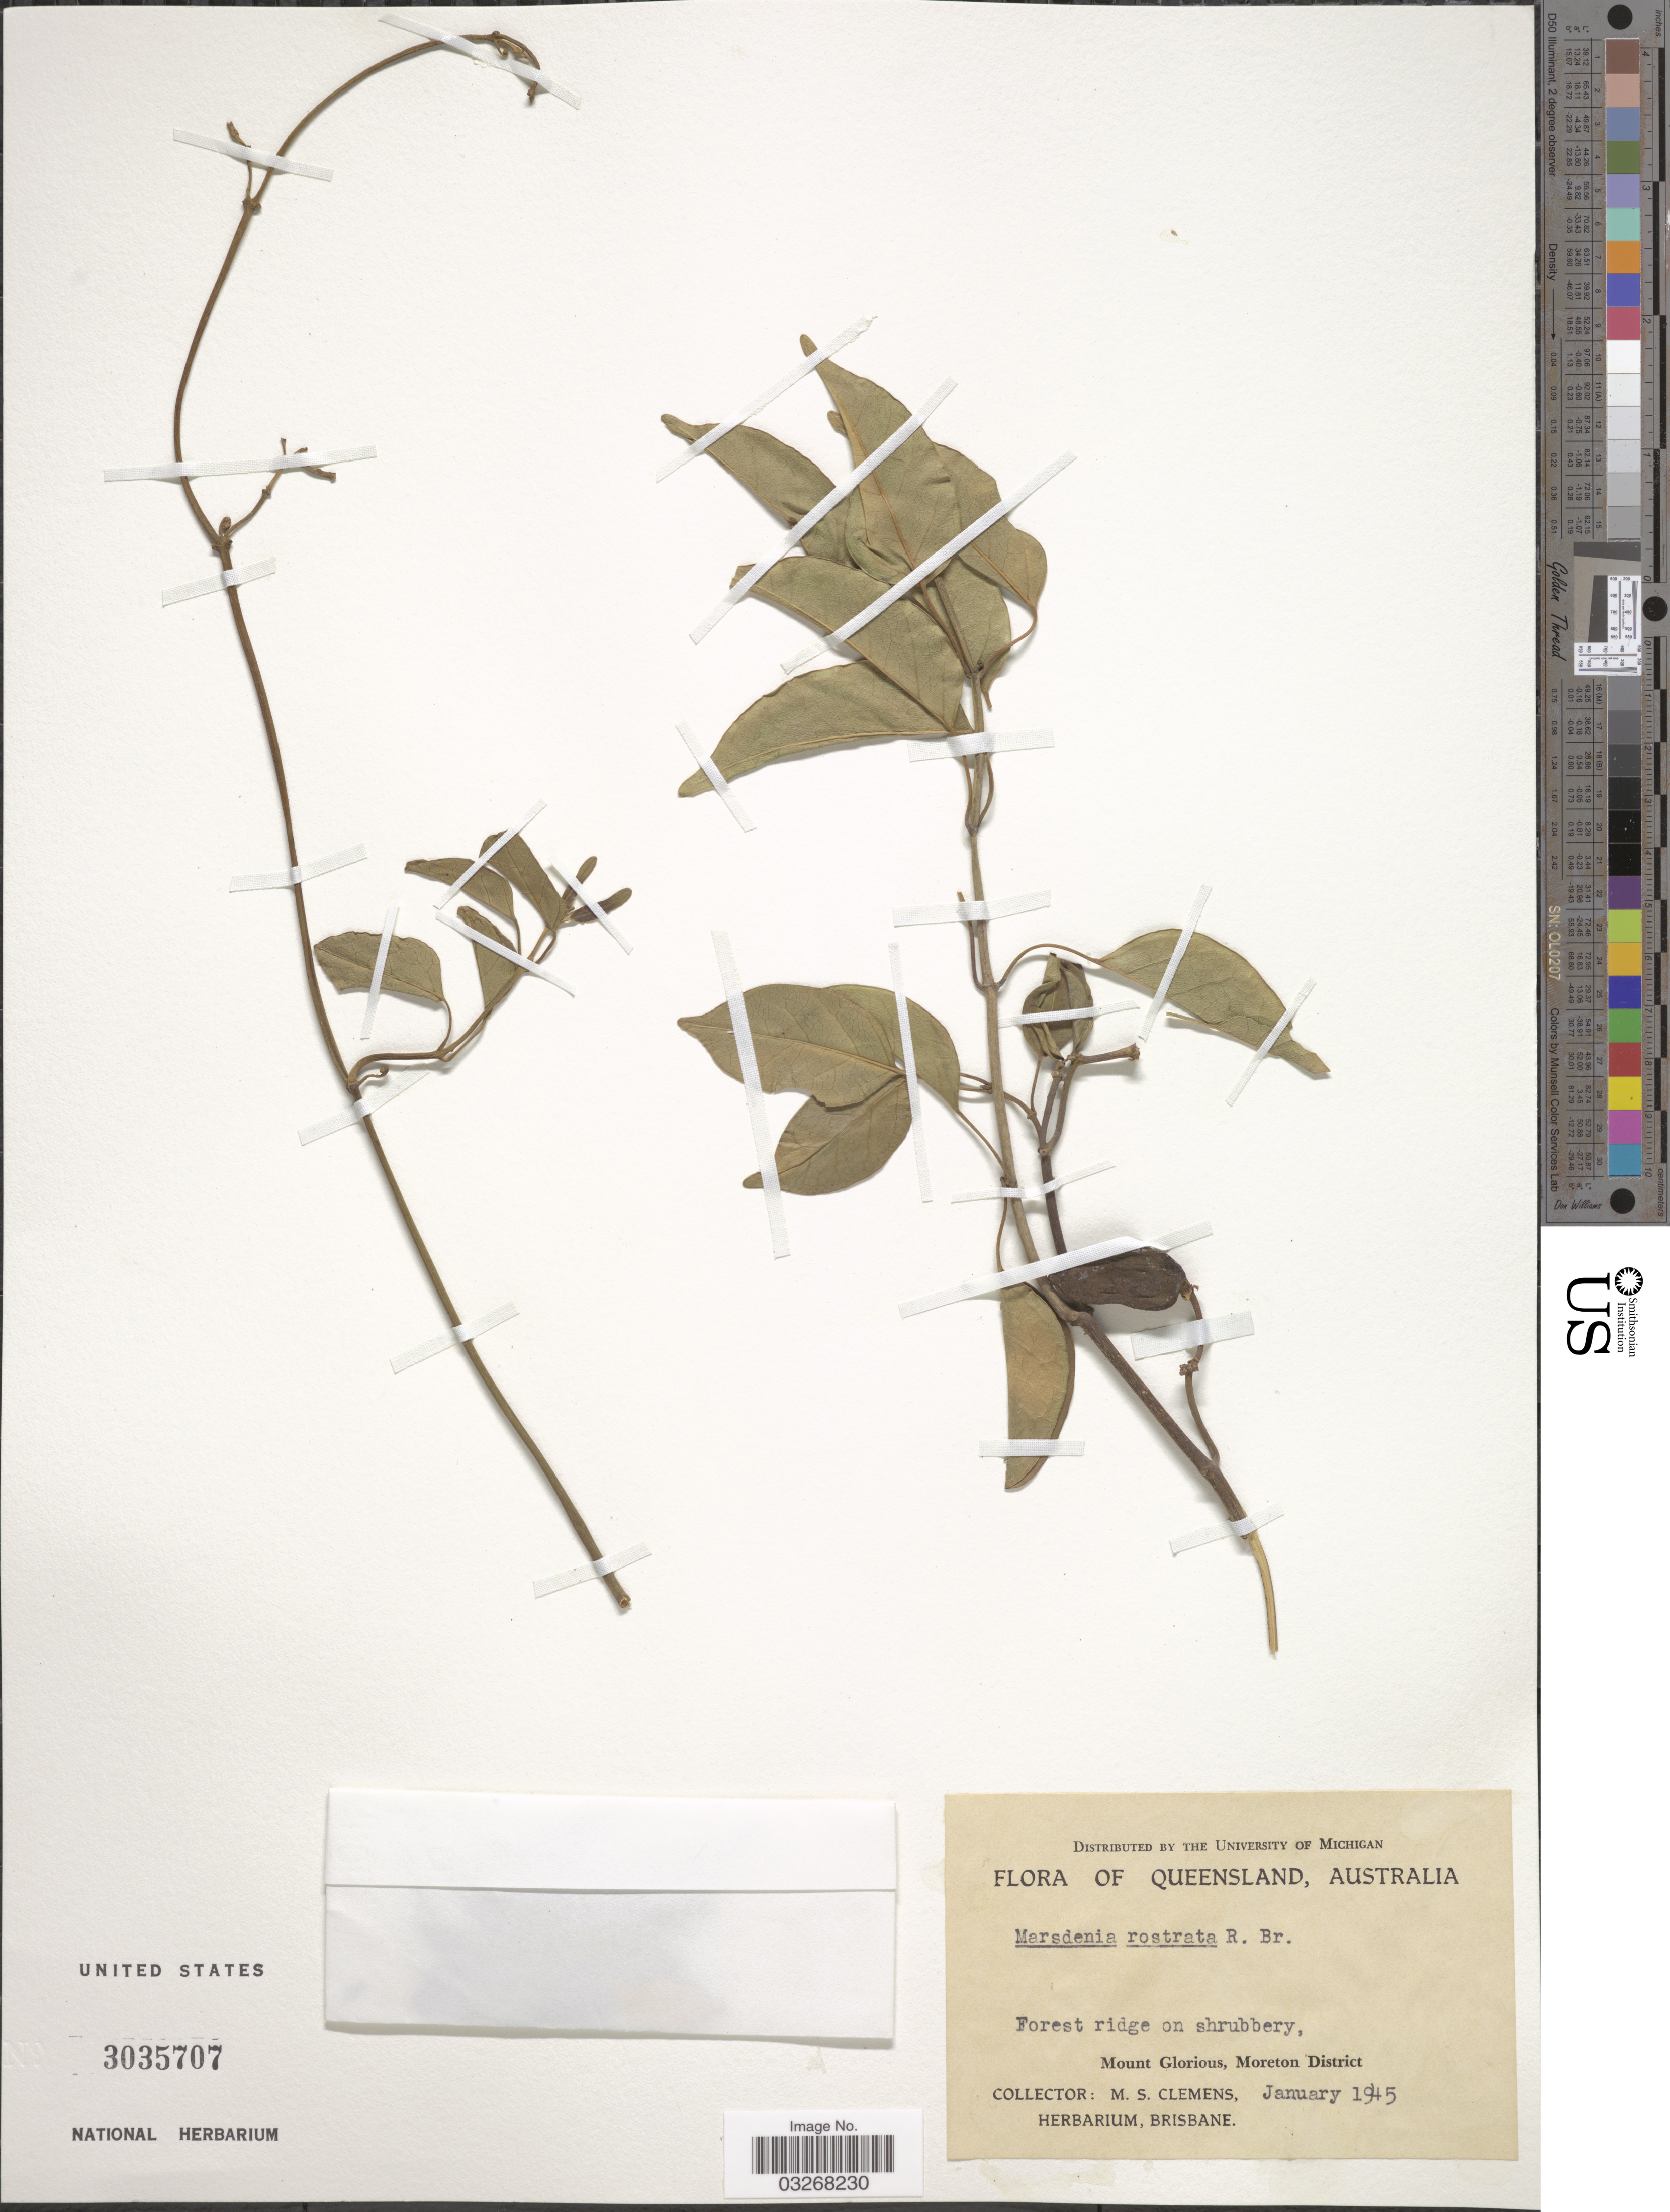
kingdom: Plantae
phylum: Tracheophyta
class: Magnoliopsida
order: Gentianales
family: Apocynaceae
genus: Marsdenia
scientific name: Marsdenia rostrata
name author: R. Br.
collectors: M. S. Clemens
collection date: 1945-01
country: Australia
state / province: Queensland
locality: Mount Glorious, Moreton District.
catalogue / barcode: US 3035707